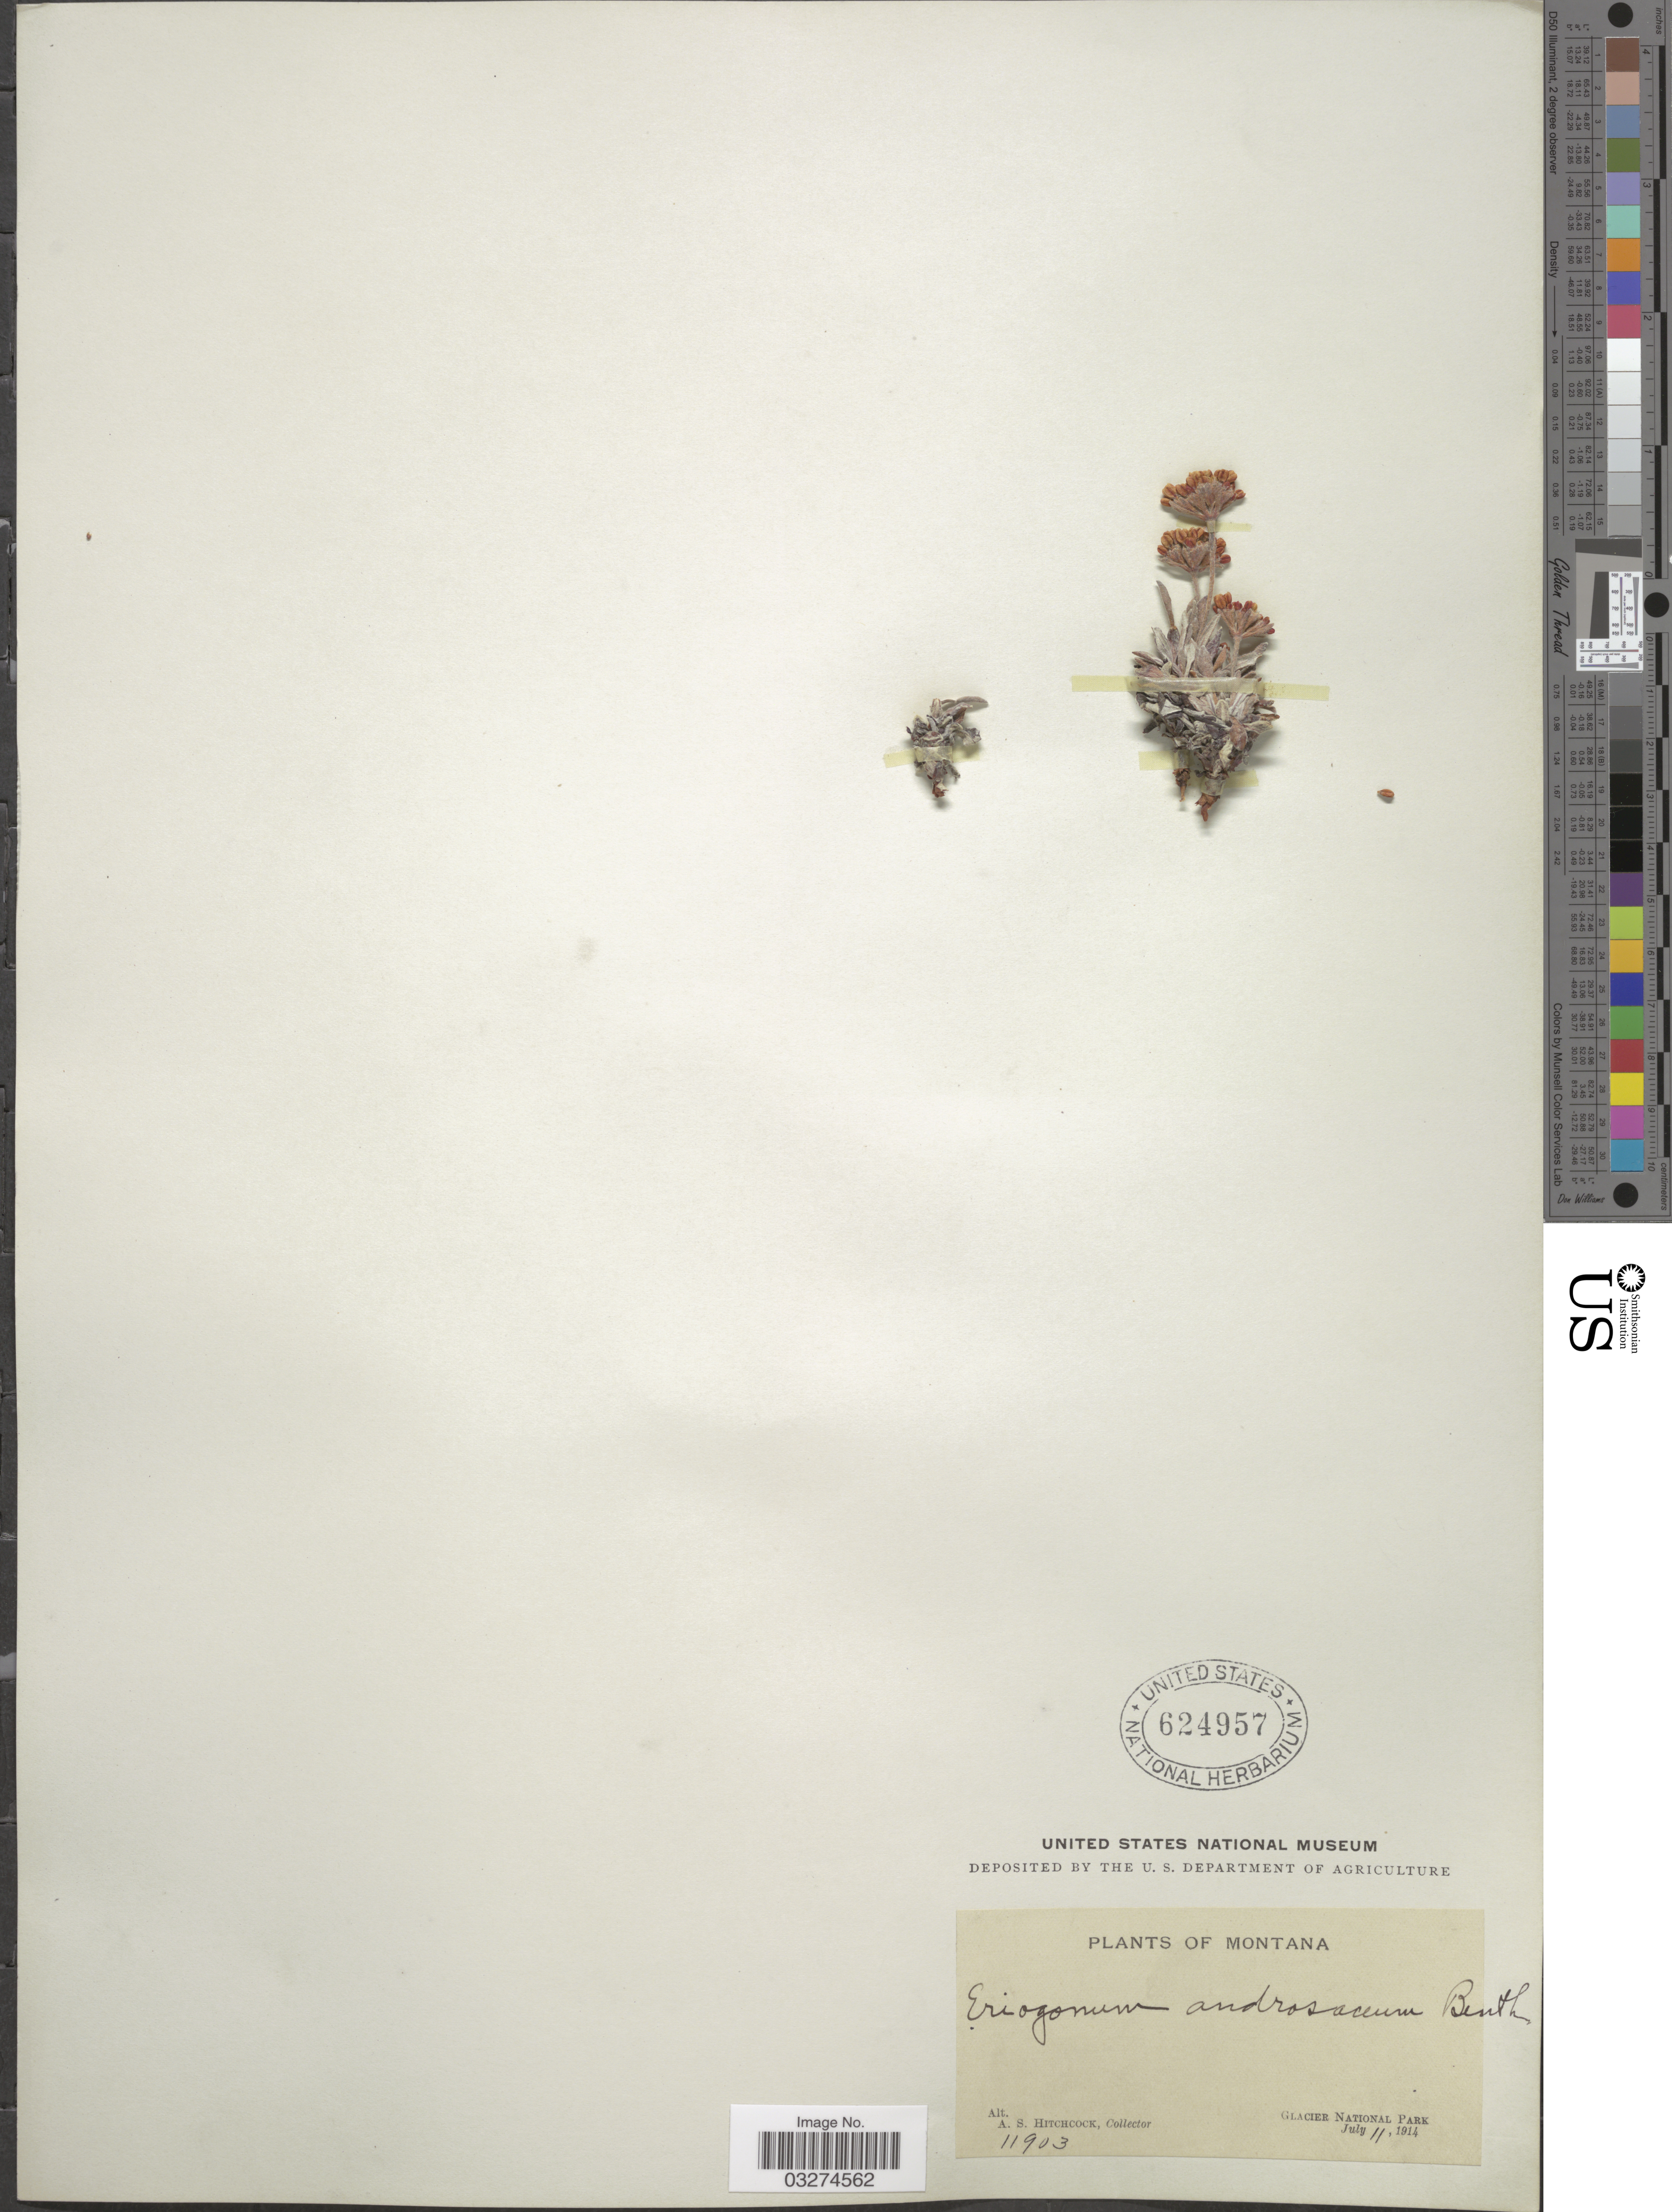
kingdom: Plantae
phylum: Tracheophyta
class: Magnoliopsida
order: Caryophyllales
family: Polygonaceae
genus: Eriogonum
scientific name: Eriogonum androsaceum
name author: Benth.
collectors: A. S. Hitchcock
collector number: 11903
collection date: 1914-07-11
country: United States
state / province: Montana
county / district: Flathead / Glacier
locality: Glacier National Park.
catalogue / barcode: US 624957